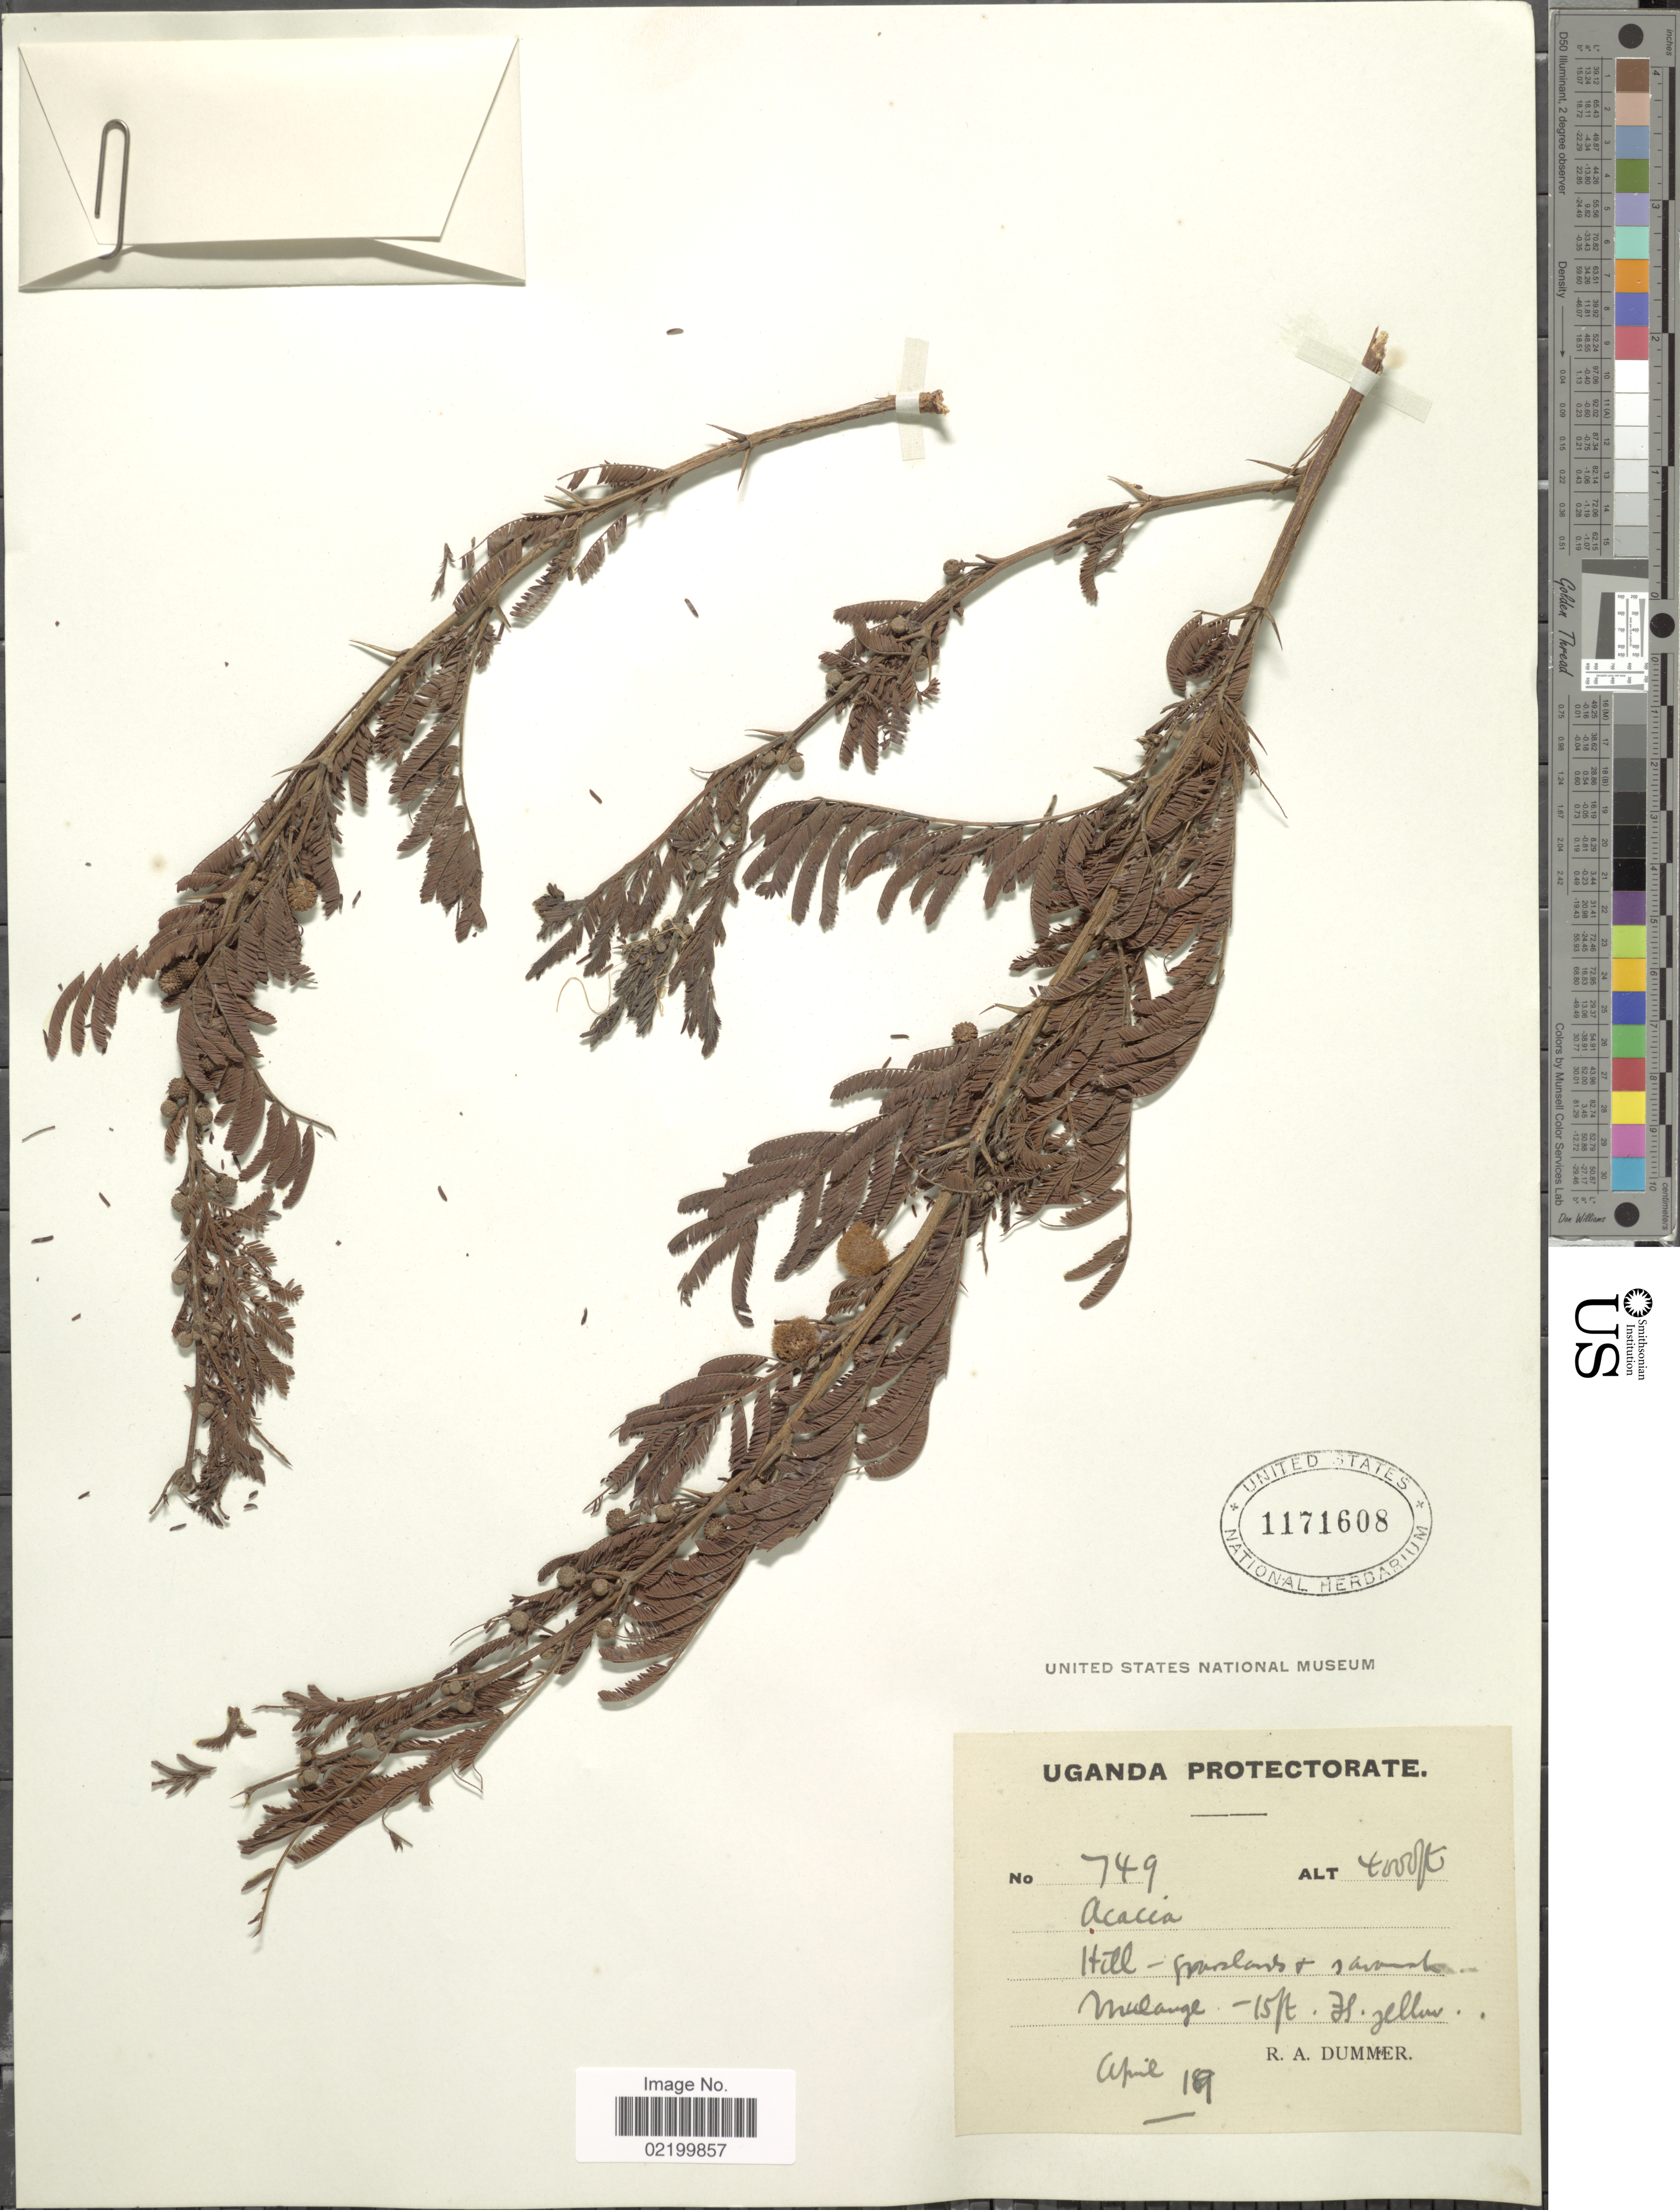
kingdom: Plantae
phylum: Tracheophyta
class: Magnoliopsida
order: Fabales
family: Fabaceae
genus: Acacia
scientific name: Acacia sp.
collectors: R. Dümmer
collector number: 749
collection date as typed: Transcribed d/m/y: /4/19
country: Uganda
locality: Hill - grasslands + savannah. Mulange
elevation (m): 1219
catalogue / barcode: US 1171608